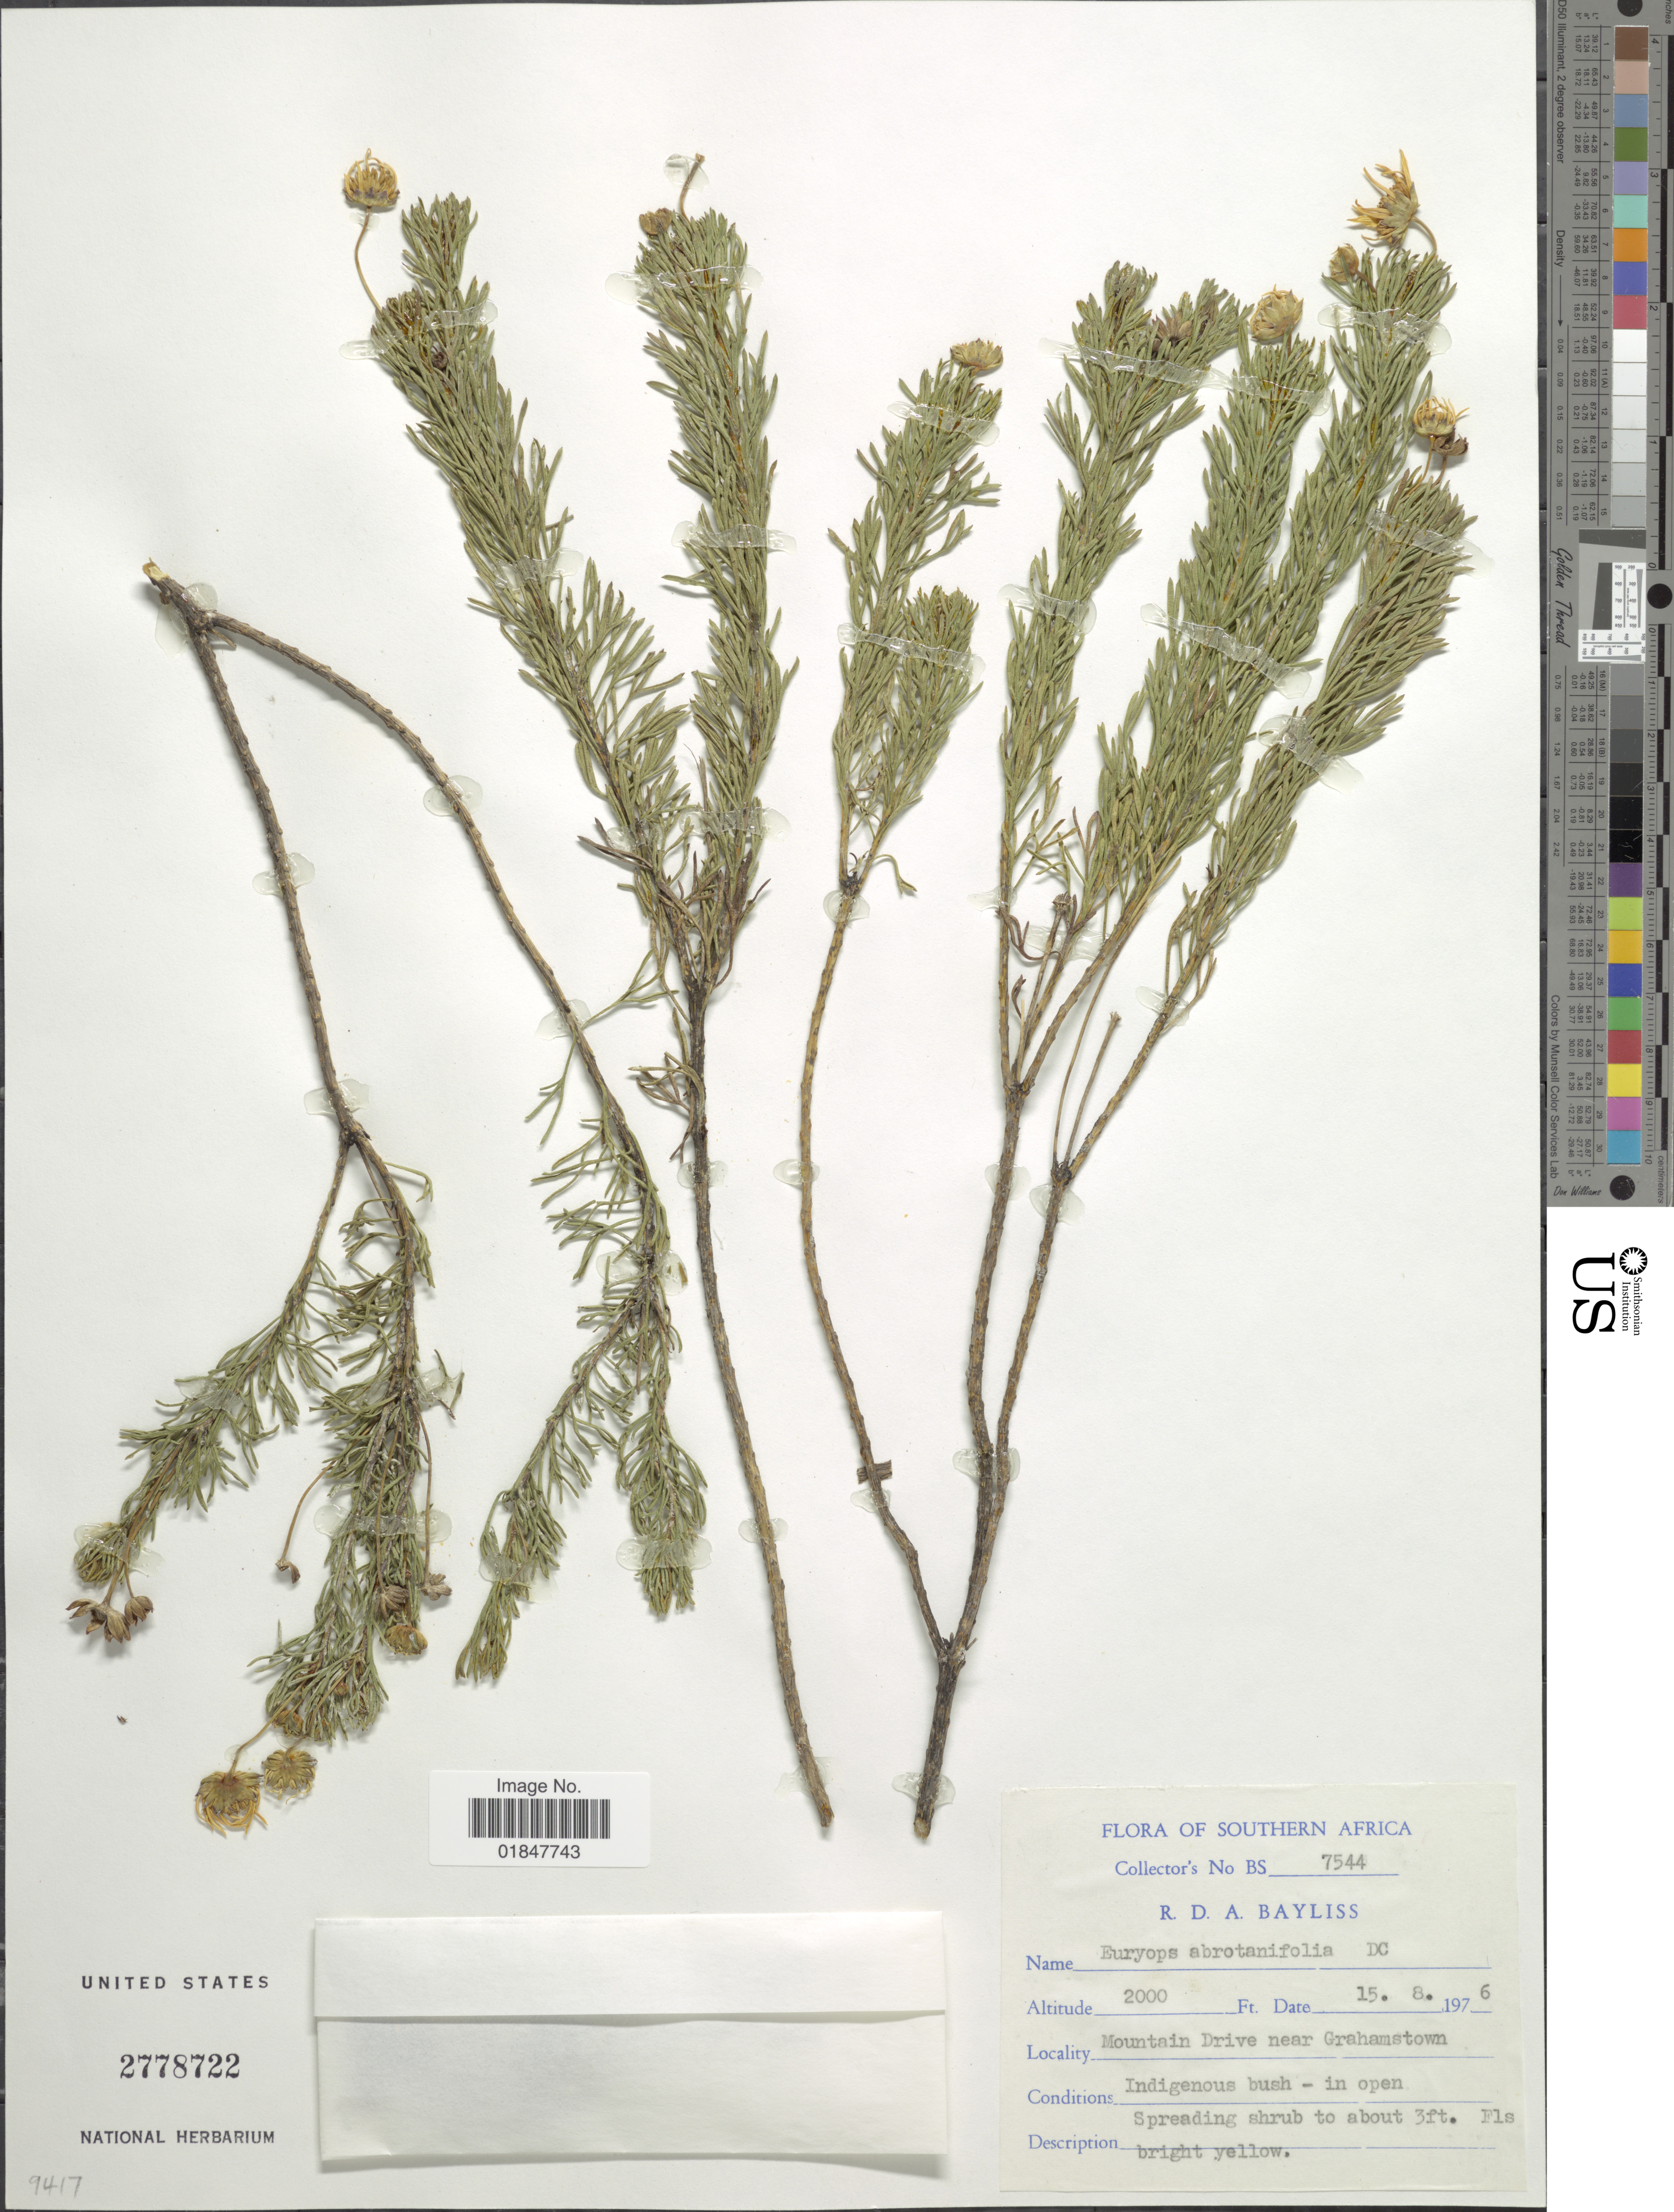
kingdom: Plantae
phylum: Tracheophyta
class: Magnoliopsida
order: Asterales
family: Asteraceae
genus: Euryops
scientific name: Euryops abrotanifolius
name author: (L.) DC.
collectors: R. Bayliss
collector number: BS7544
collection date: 1976-08-15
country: South Africa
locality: Mountain Drive, near Grahamstown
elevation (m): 610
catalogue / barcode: US 2778722